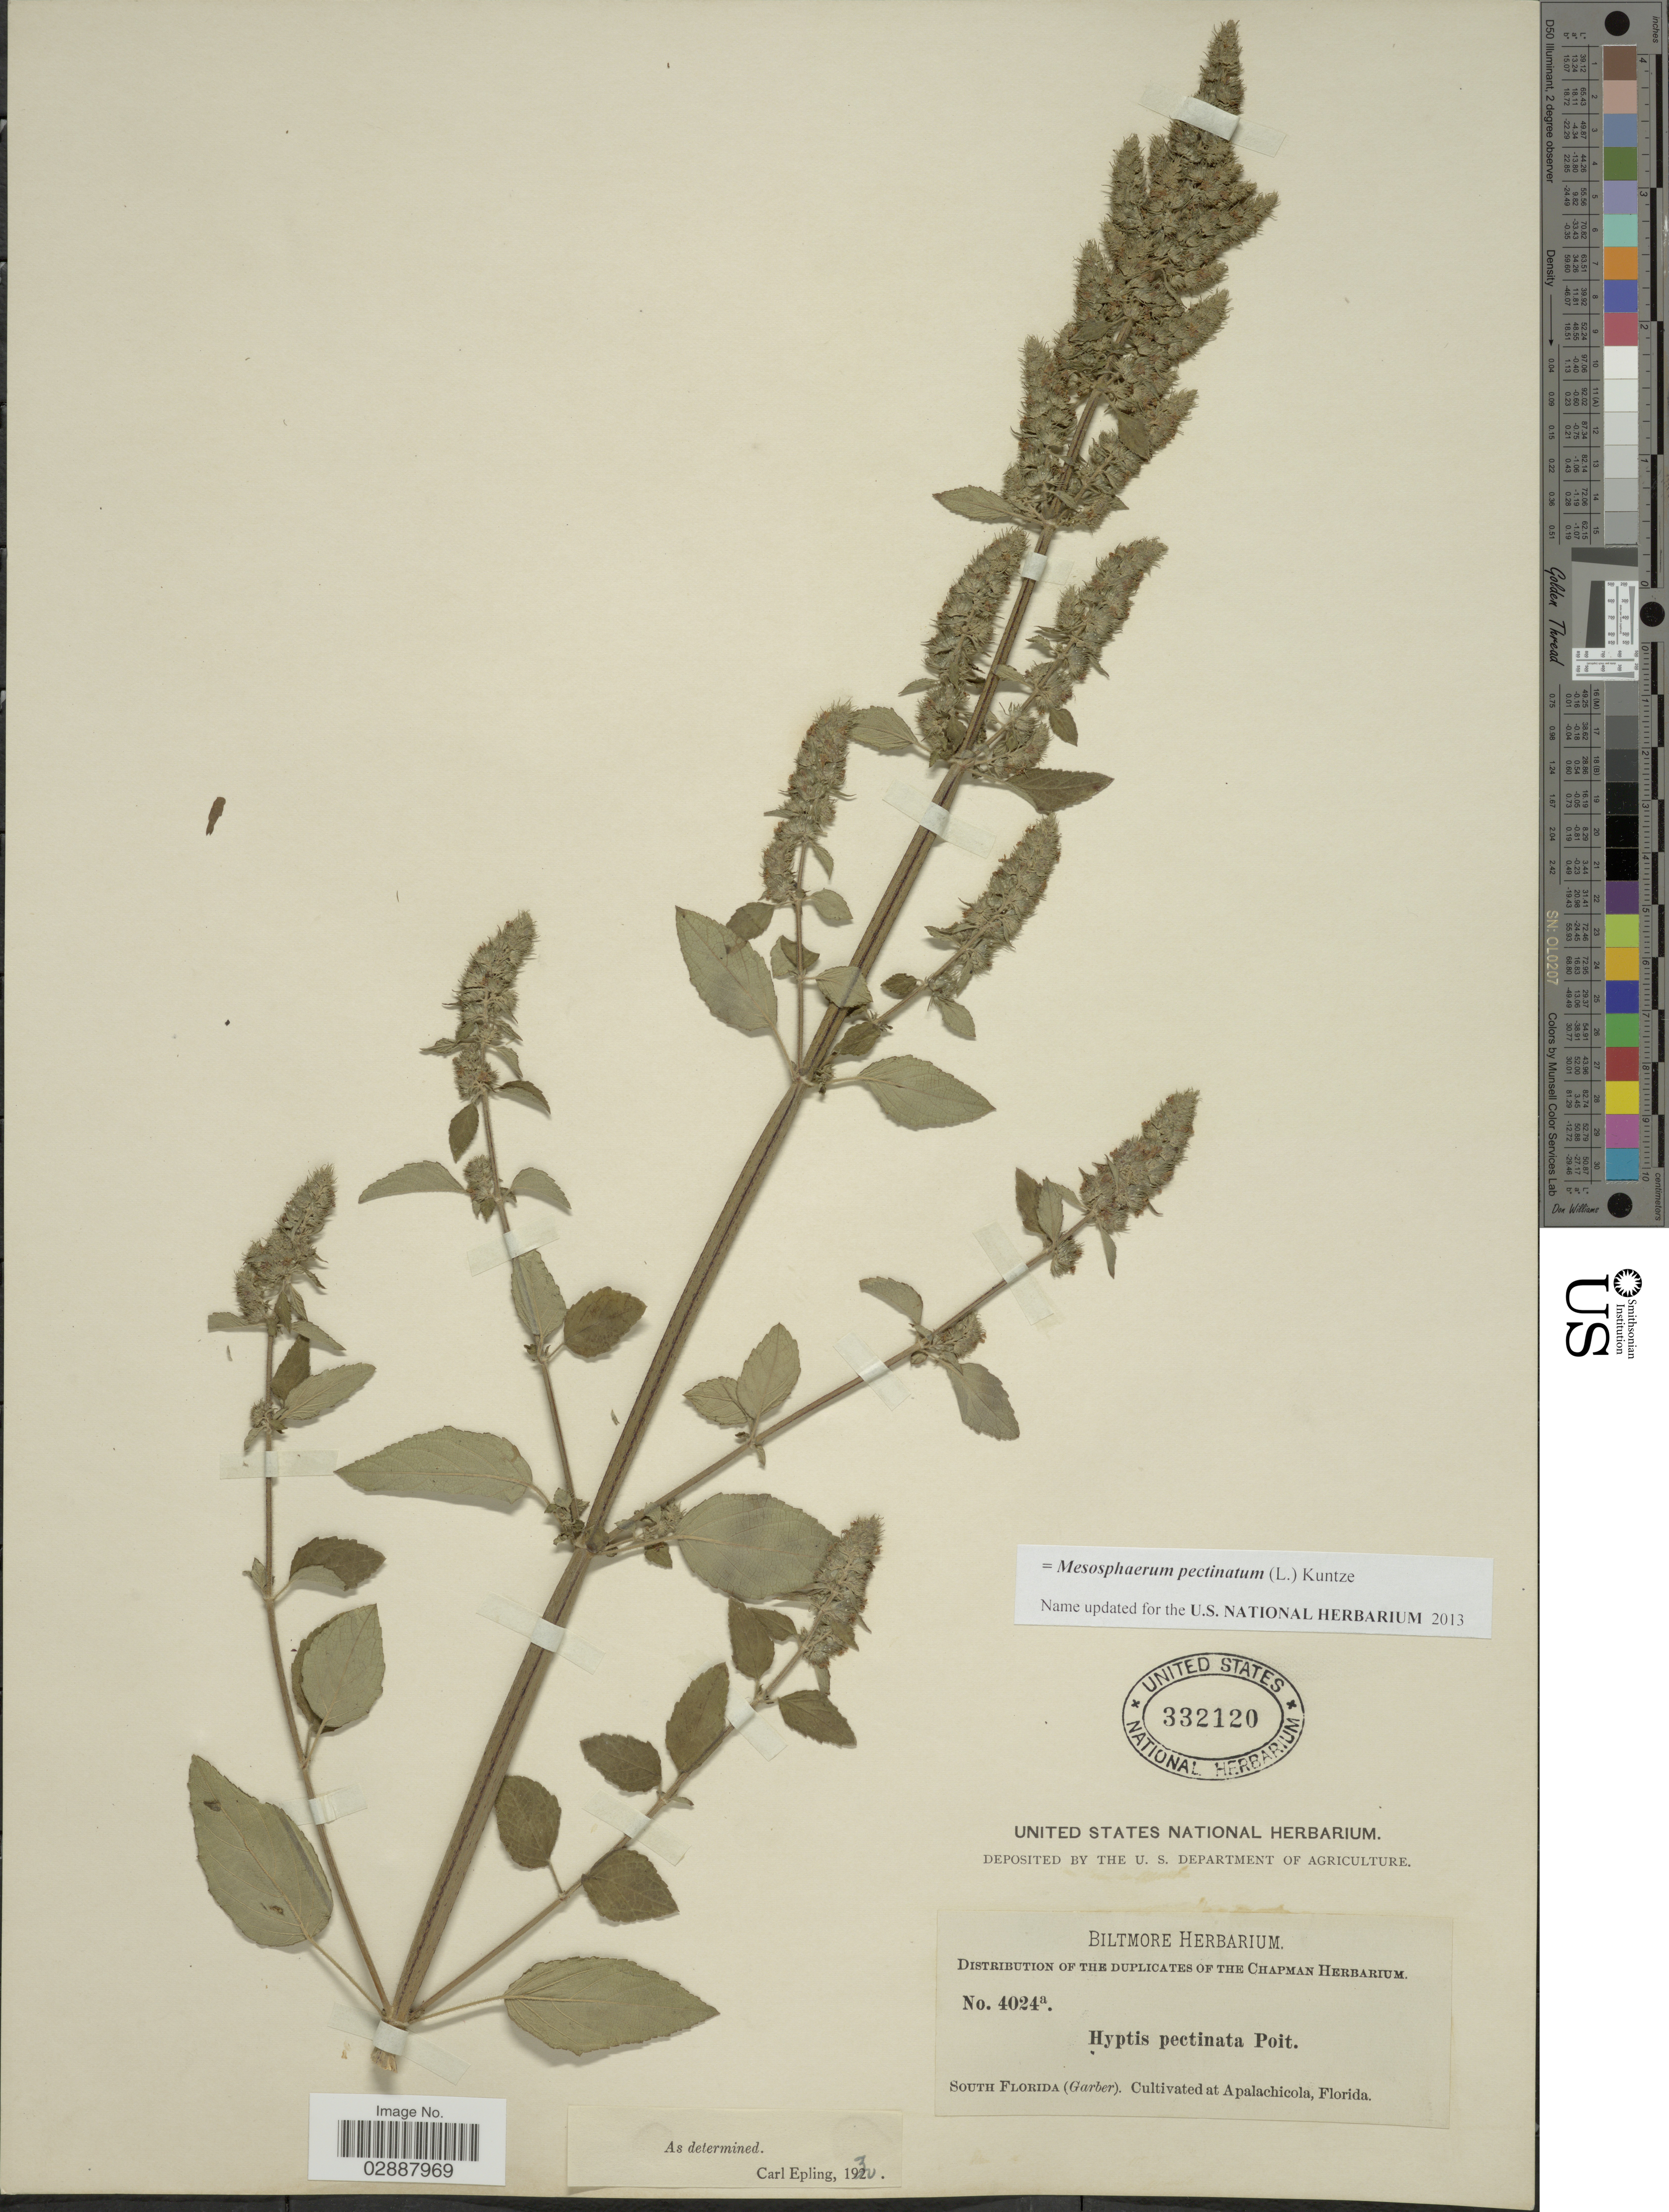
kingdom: Plantae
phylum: Tracheophyta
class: Magnoliopsida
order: Lamiales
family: Lamiaceae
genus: Mesosphaerum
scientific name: Mesosphaerum pectinatum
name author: (L.) Kuntze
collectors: -- Garber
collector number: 4024a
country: United States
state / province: Florida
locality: Apalachicola.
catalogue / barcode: US 332120